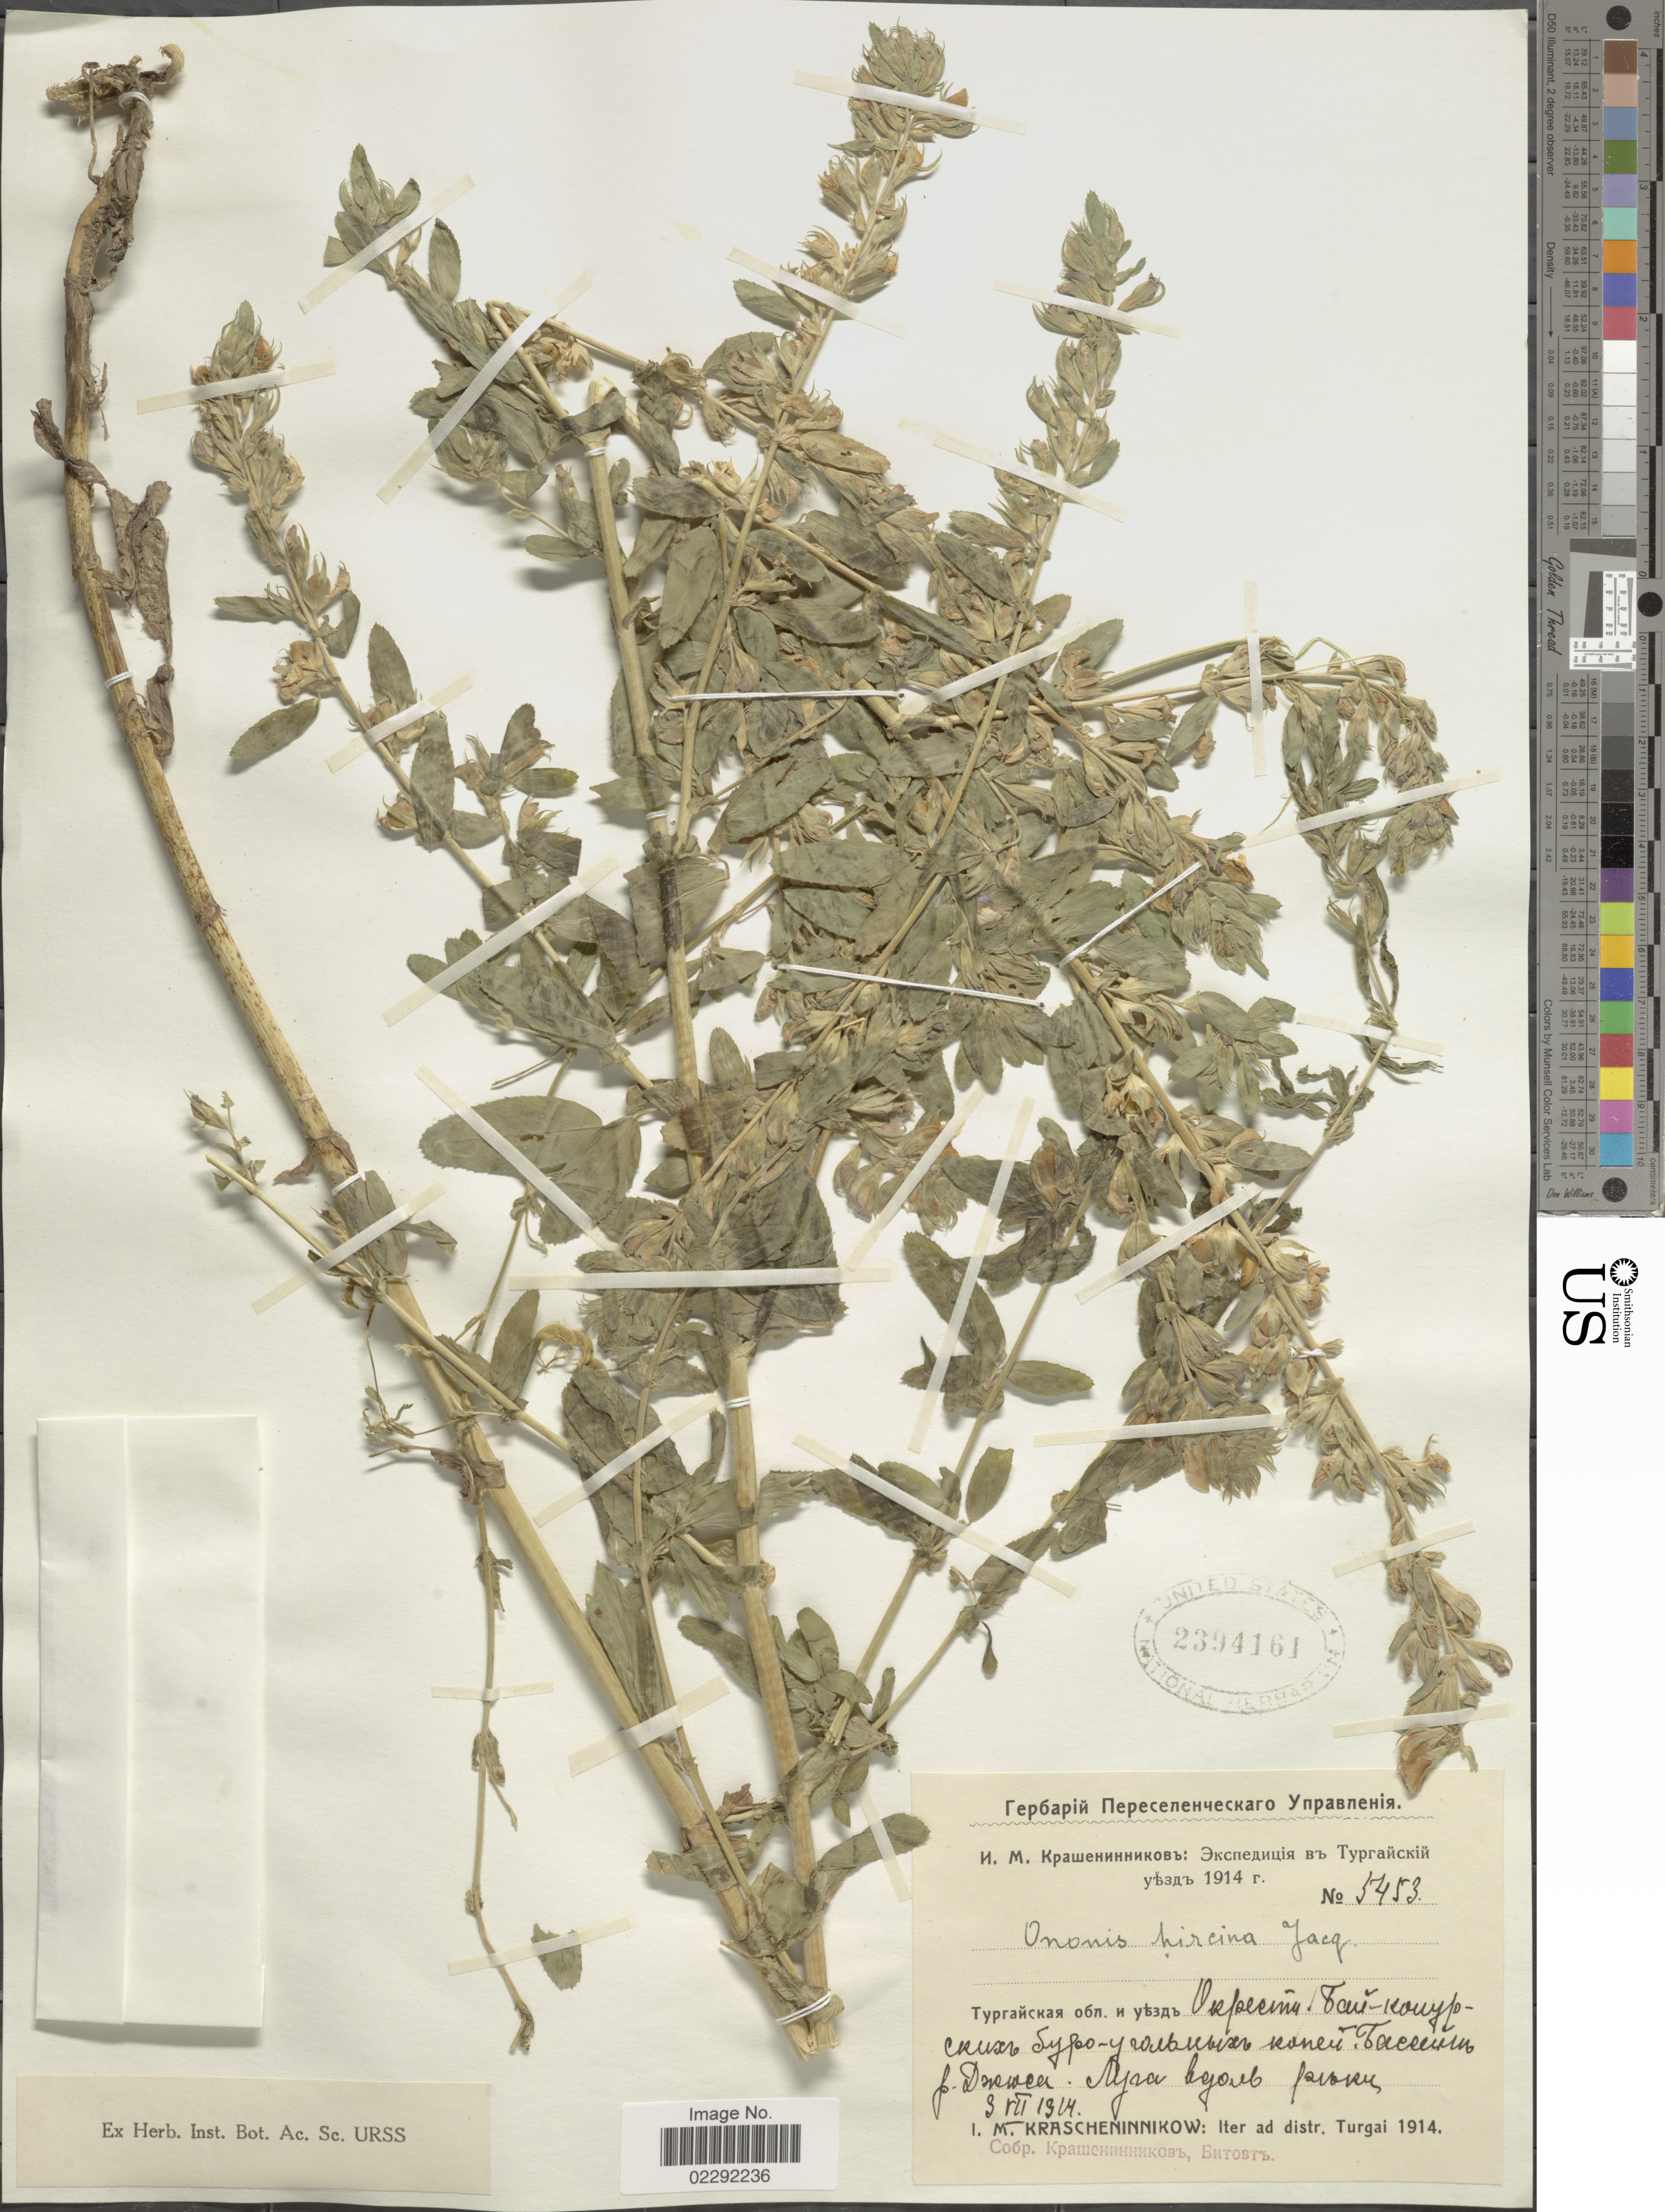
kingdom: Plantae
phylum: Tracheophyta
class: Magnoliopsida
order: Fabales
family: Fabaceae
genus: Ononis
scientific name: Ononis hircina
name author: Jacq.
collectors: I. Krascheninnikov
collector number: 5453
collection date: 1914-07-03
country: Kazakhstan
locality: Ad distr. Turgai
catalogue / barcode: US 2394161